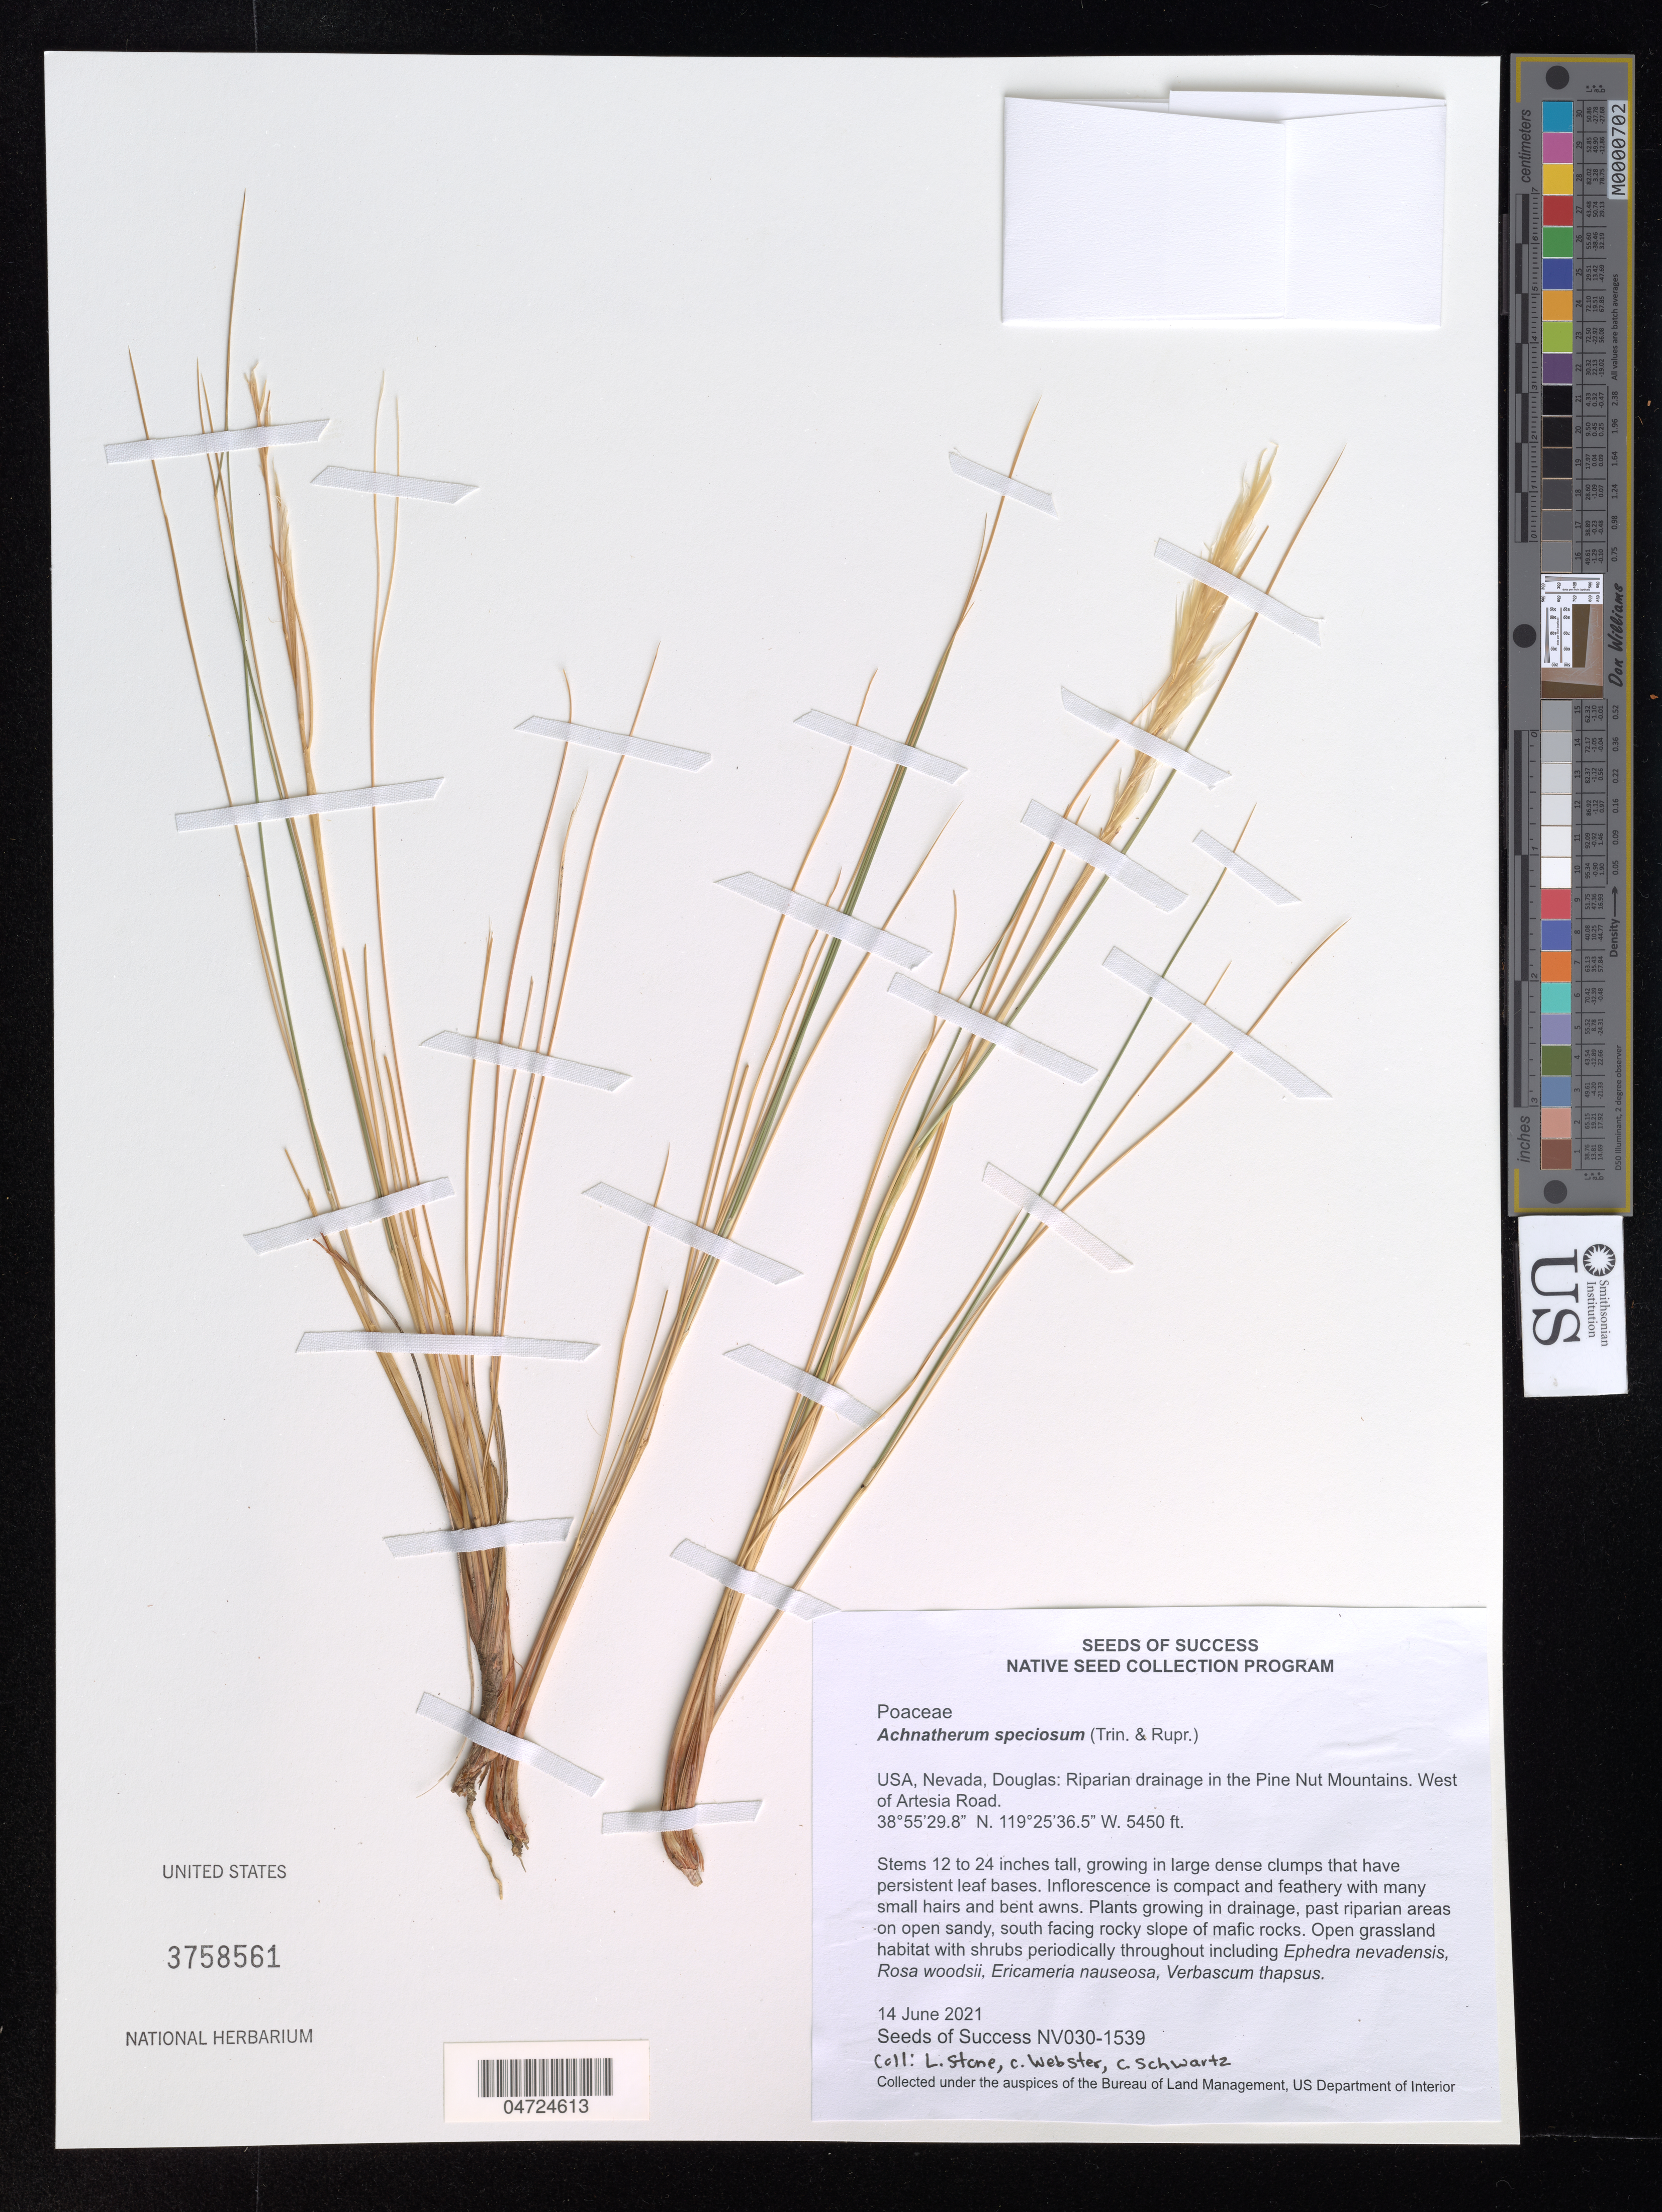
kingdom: Plantae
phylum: Tracheophyta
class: Liliopsida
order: Poales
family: Poaceae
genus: Achnatherum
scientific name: Achnatherum speciosum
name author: (Trin. & Rupr.) Barkworth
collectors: L. Stone, C. Webster & C. Schwartz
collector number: NV030-1539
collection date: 2021-06-14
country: United States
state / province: Nevada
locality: Douglas: Riparian drainage in the Pine Nut Mountains. West of Artesia Road.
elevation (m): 1661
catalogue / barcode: US 3758561